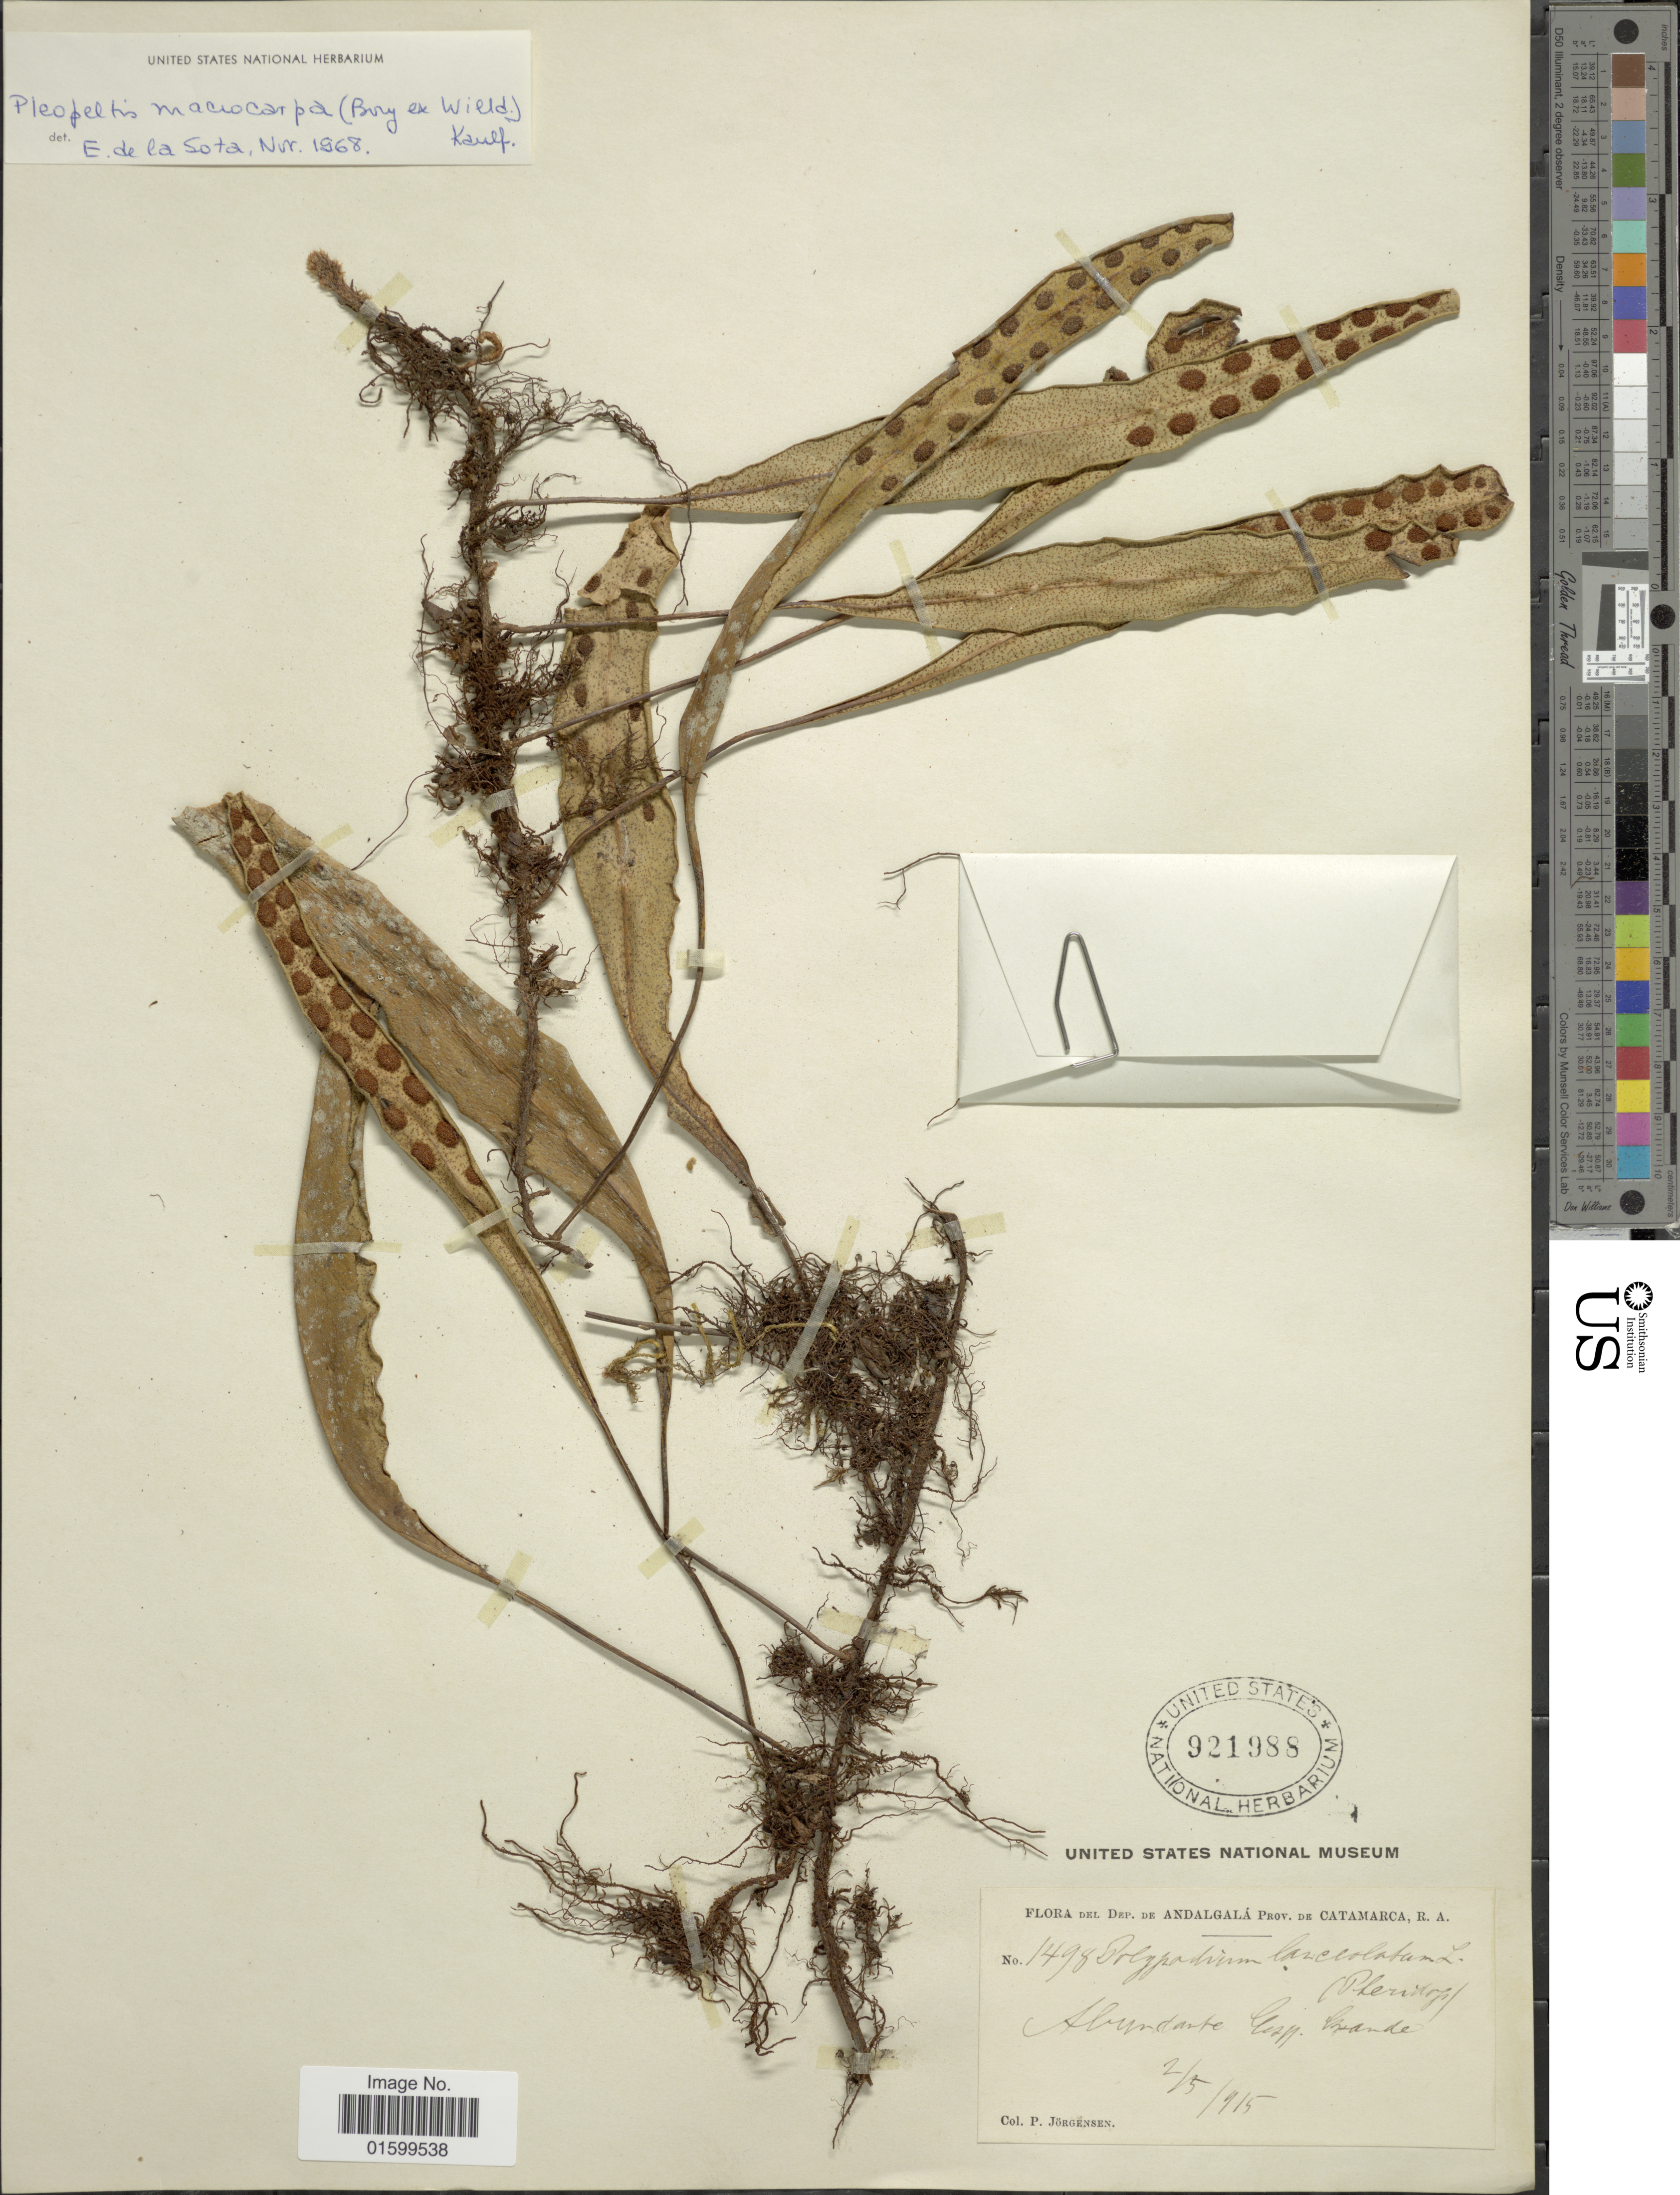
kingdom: Plantae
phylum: Tracheophyta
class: Polypodiopsida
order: Polypodiales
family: Polypodiaceae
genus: Pleopeltis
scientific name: Pleopeltis macrocarpa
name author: (Bory ex Willd.) Kaulf.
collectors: P. Jörgensen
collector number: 1498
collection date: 1915-05-02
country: Argentina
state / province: Catamarca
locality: Dep. de Andalgala, Prov. de Catamarca, R. A.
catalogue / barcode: US 921988